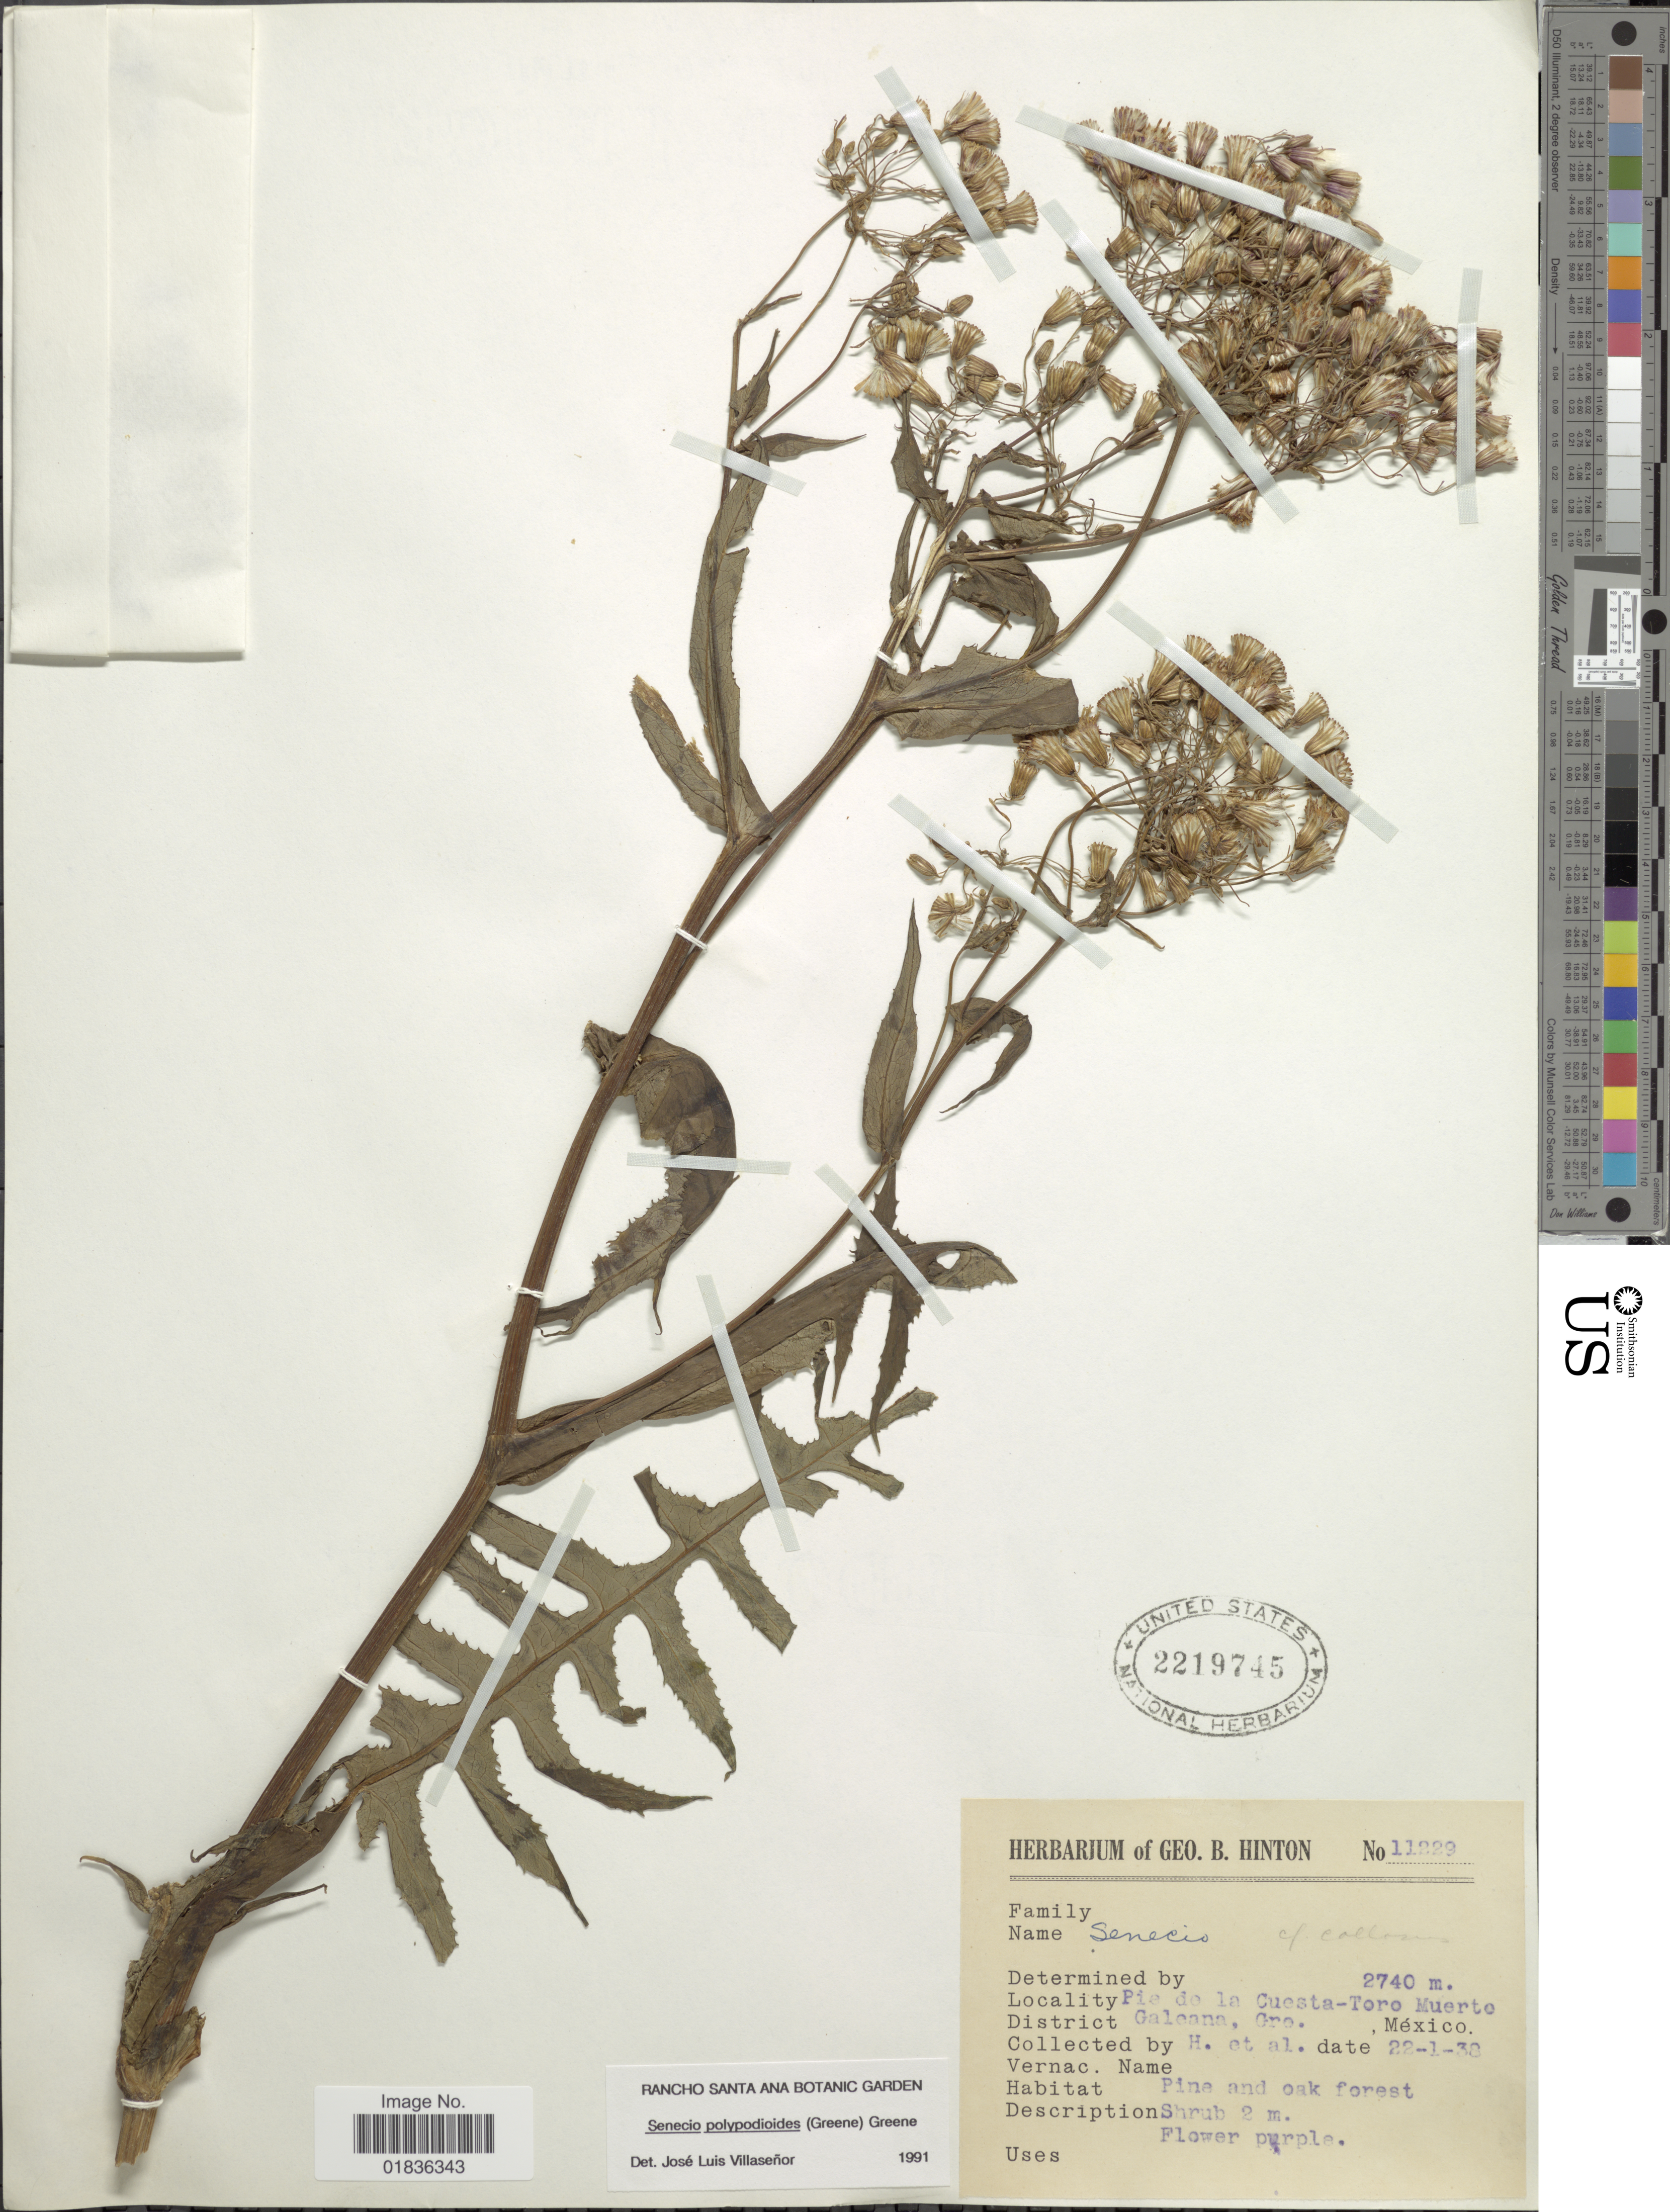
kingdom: Plantae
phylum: Tracheophyta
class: Magnoliopsida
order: Asterales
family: Asteraceae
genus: Senecio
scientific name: Senecio polypodioides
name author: (Greene) Greene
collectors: G. B. Hinton & et al.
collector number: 11229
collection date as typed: Transcribed d/m/y: 22/1/38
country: Mexico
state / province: Guerrero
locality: Pic de la Cuesta-Toro Muerto, District Galeana.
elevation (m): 2740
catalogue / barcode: US 2219745